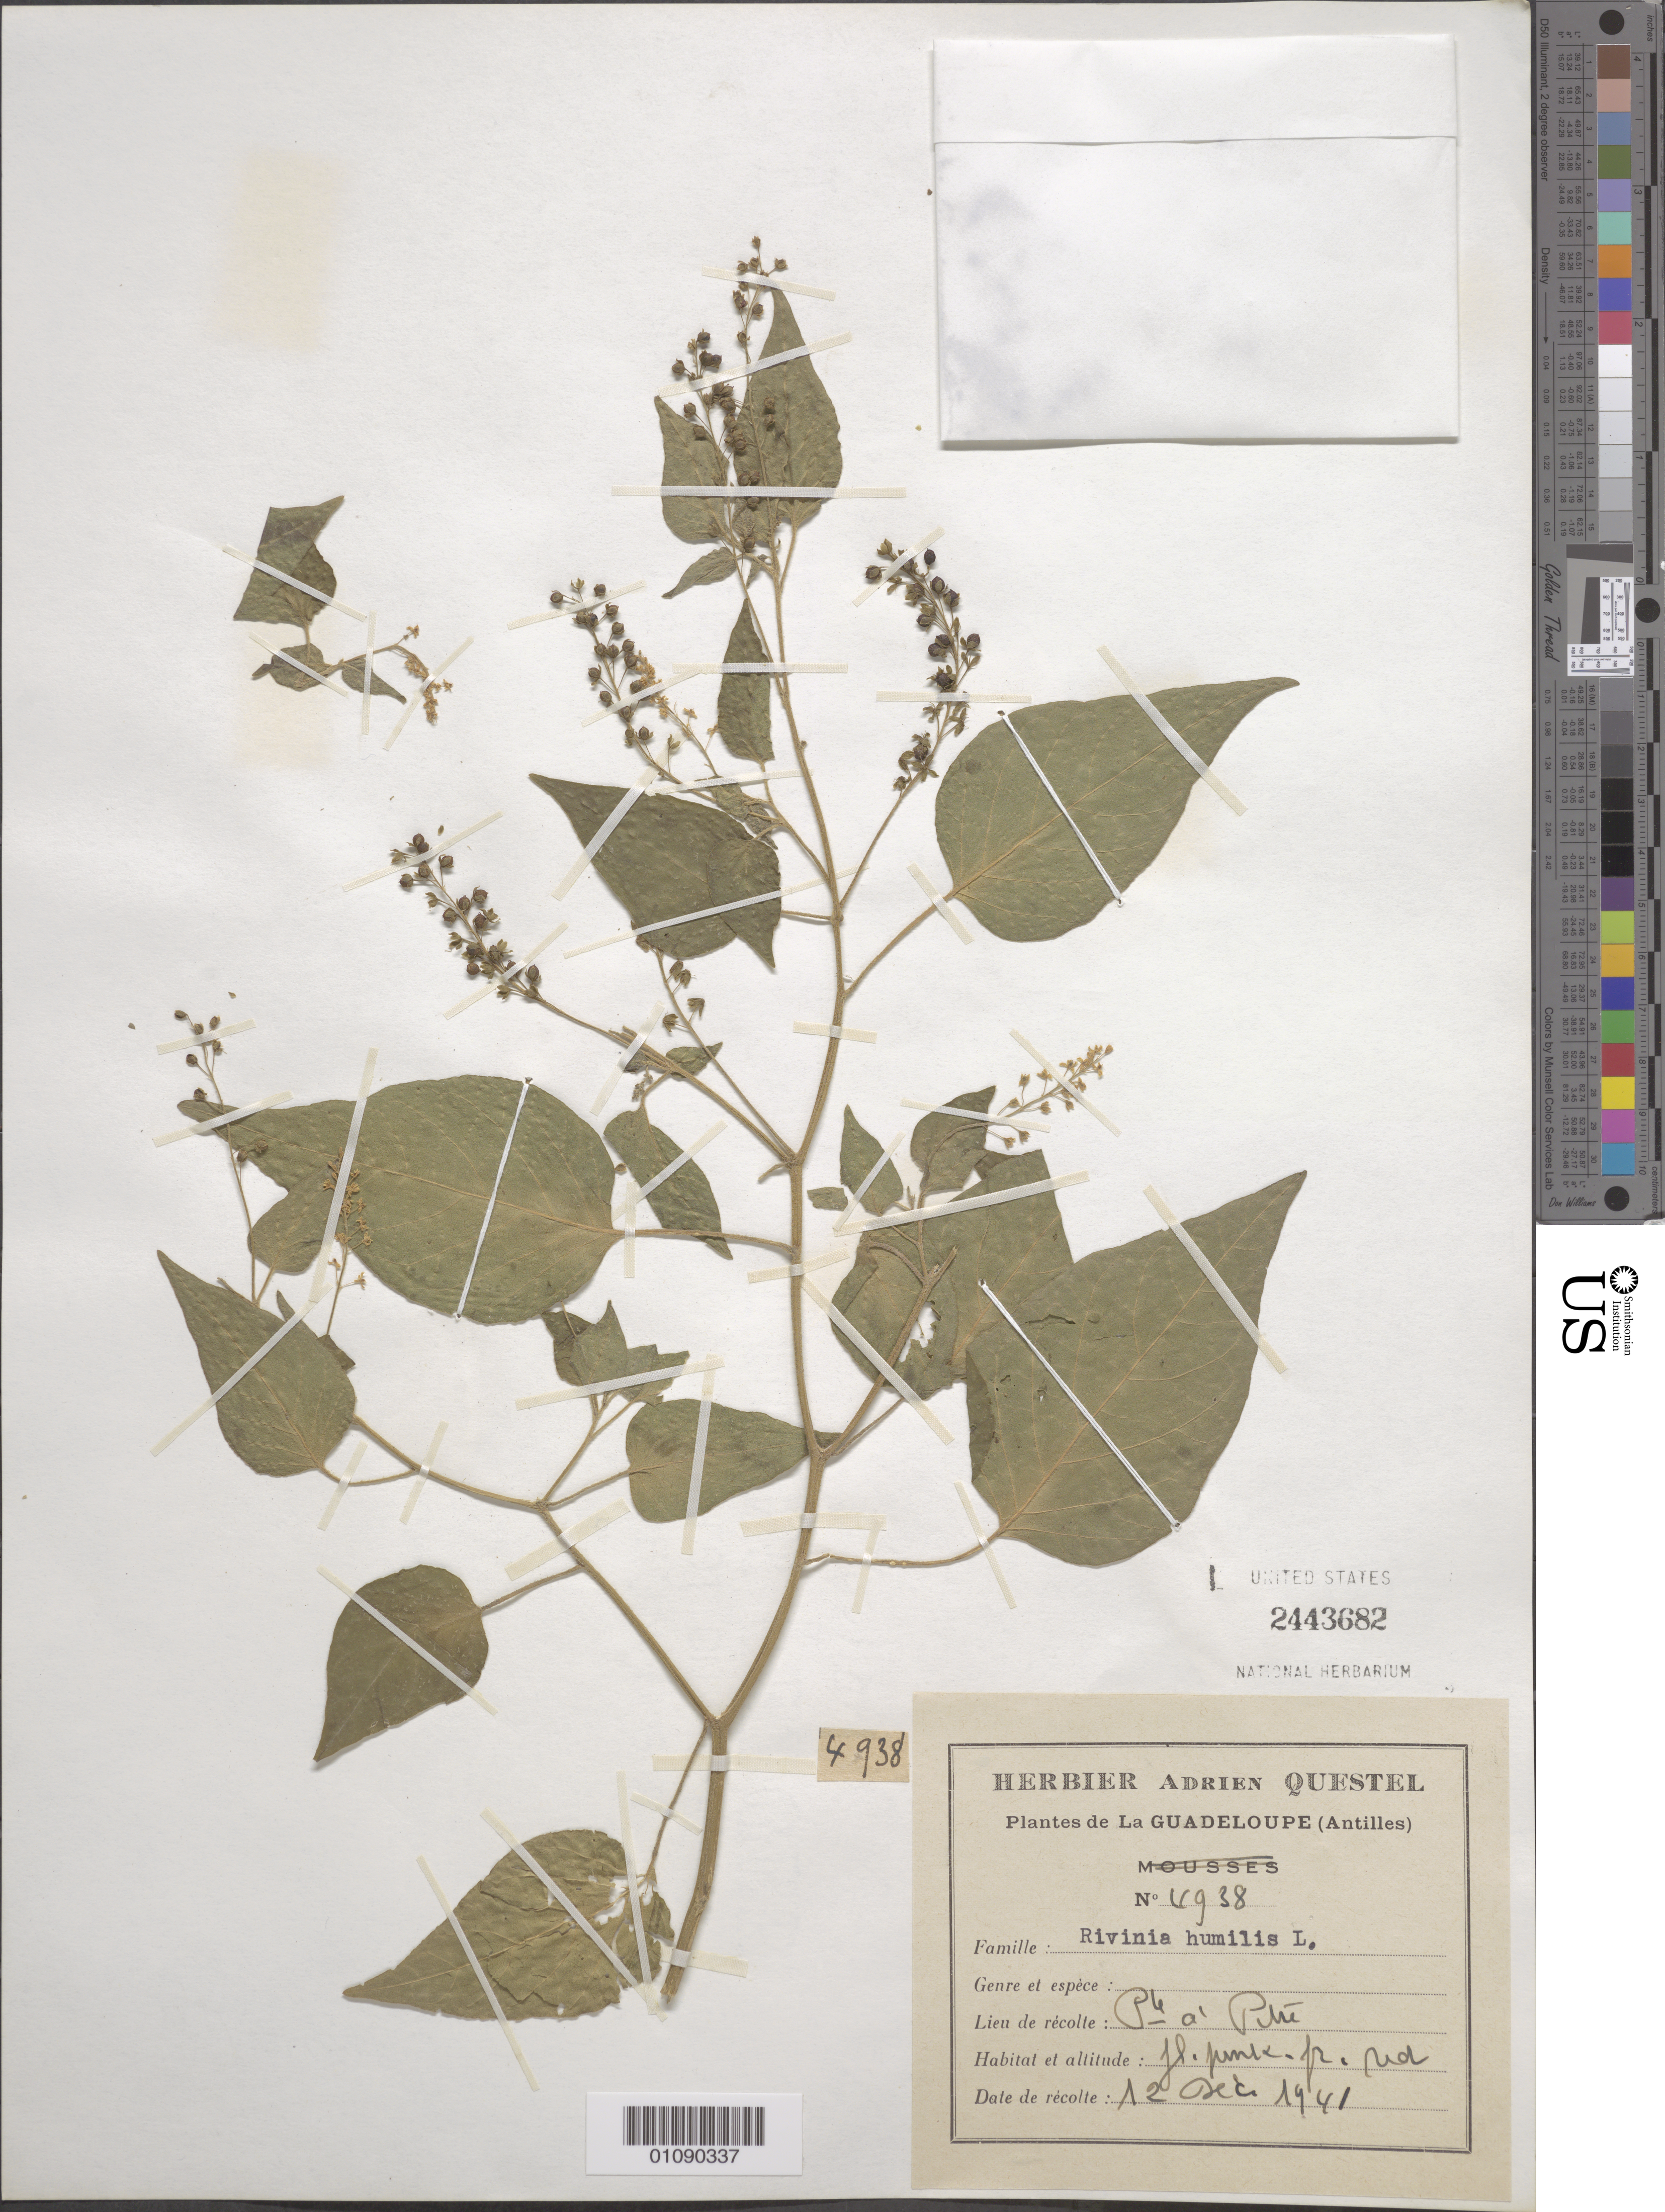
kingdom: Plantae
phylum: Tracheophyta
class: Magnoliopsida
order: Caryophyllales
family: Phytolaccaceae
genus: Rivina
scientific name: Rivina humilis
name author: L.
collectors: A. Questel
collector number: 4938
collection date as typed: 12 Dec 1941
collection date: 1941-12-12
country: Guadeloupe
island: Grande Terre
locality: Pte a Pitre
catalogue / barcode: US 2443682